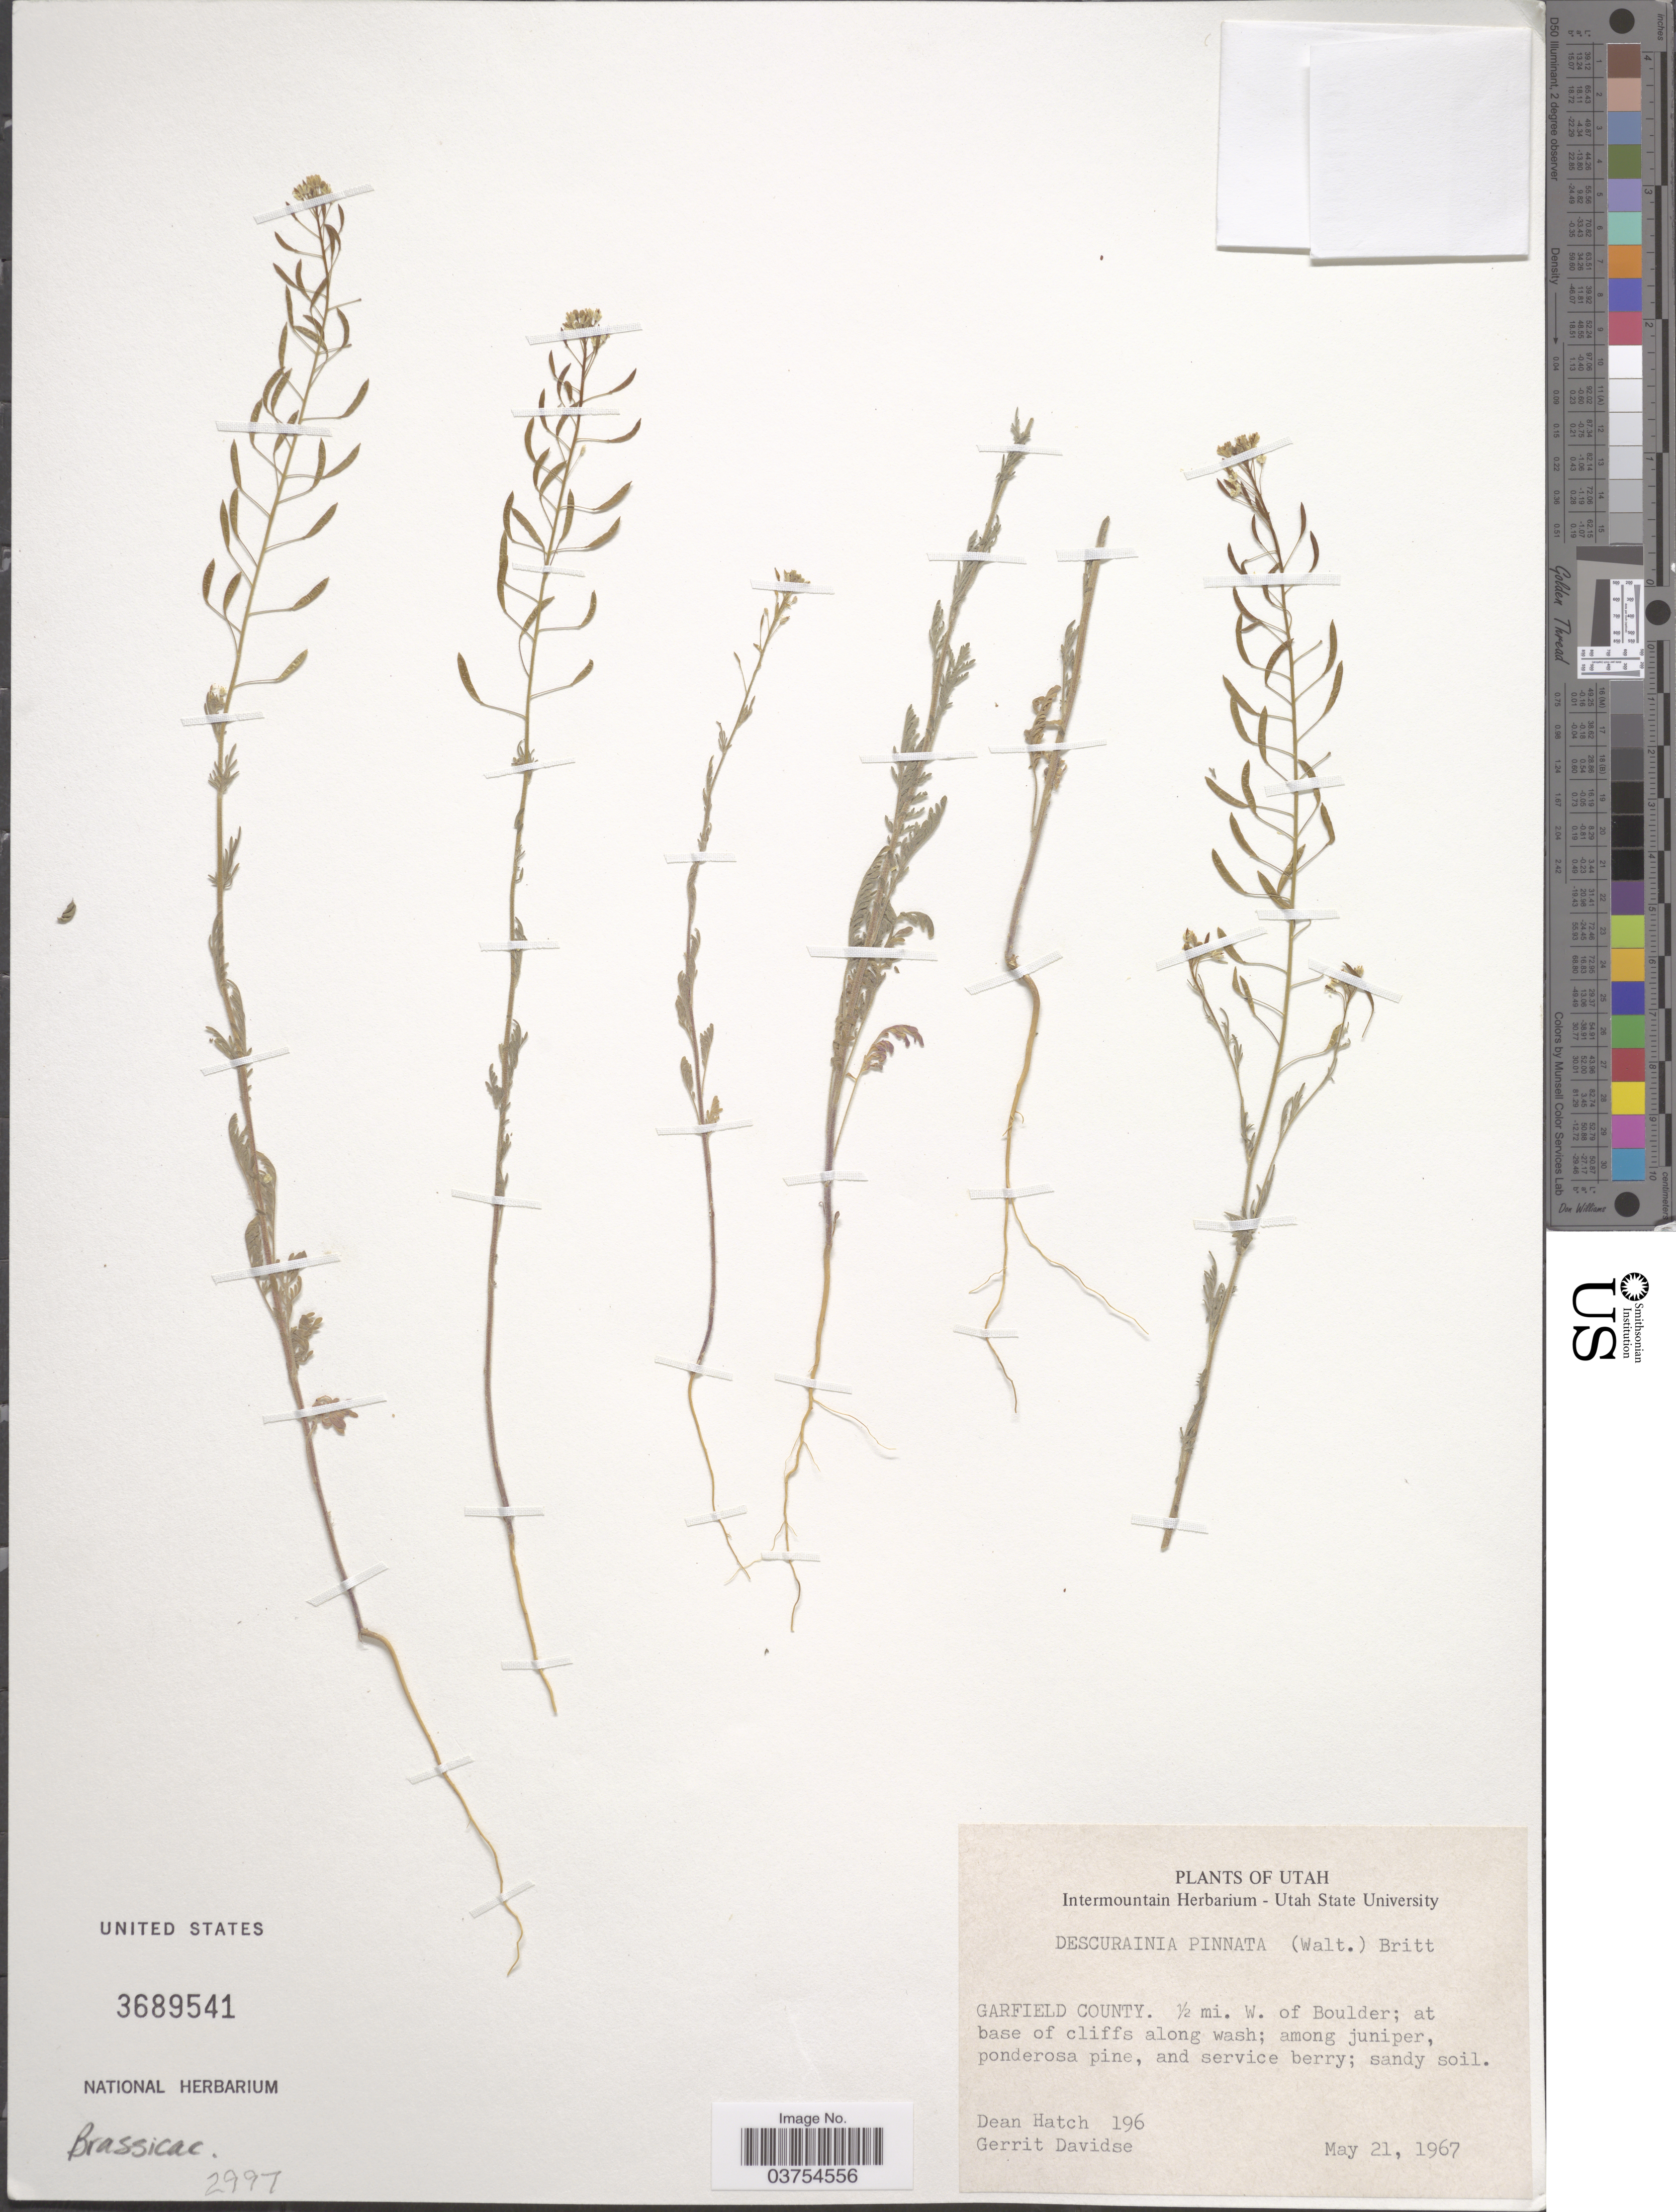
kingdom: Plantae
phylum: Tracheophyta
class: Magnoliopsida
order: Brassicales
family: Brassicaceae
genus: Descurainia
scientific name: Descurainia pinnata var. sp.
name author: (C.A. Mey.)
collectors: D. Hatch & G. Davidse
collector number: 196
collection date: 1967-05-21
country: United States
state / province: Utah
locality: Garfield County. ½ mi. W. of Boulder; at base of cliffs along wash.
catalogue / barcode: US 3689541